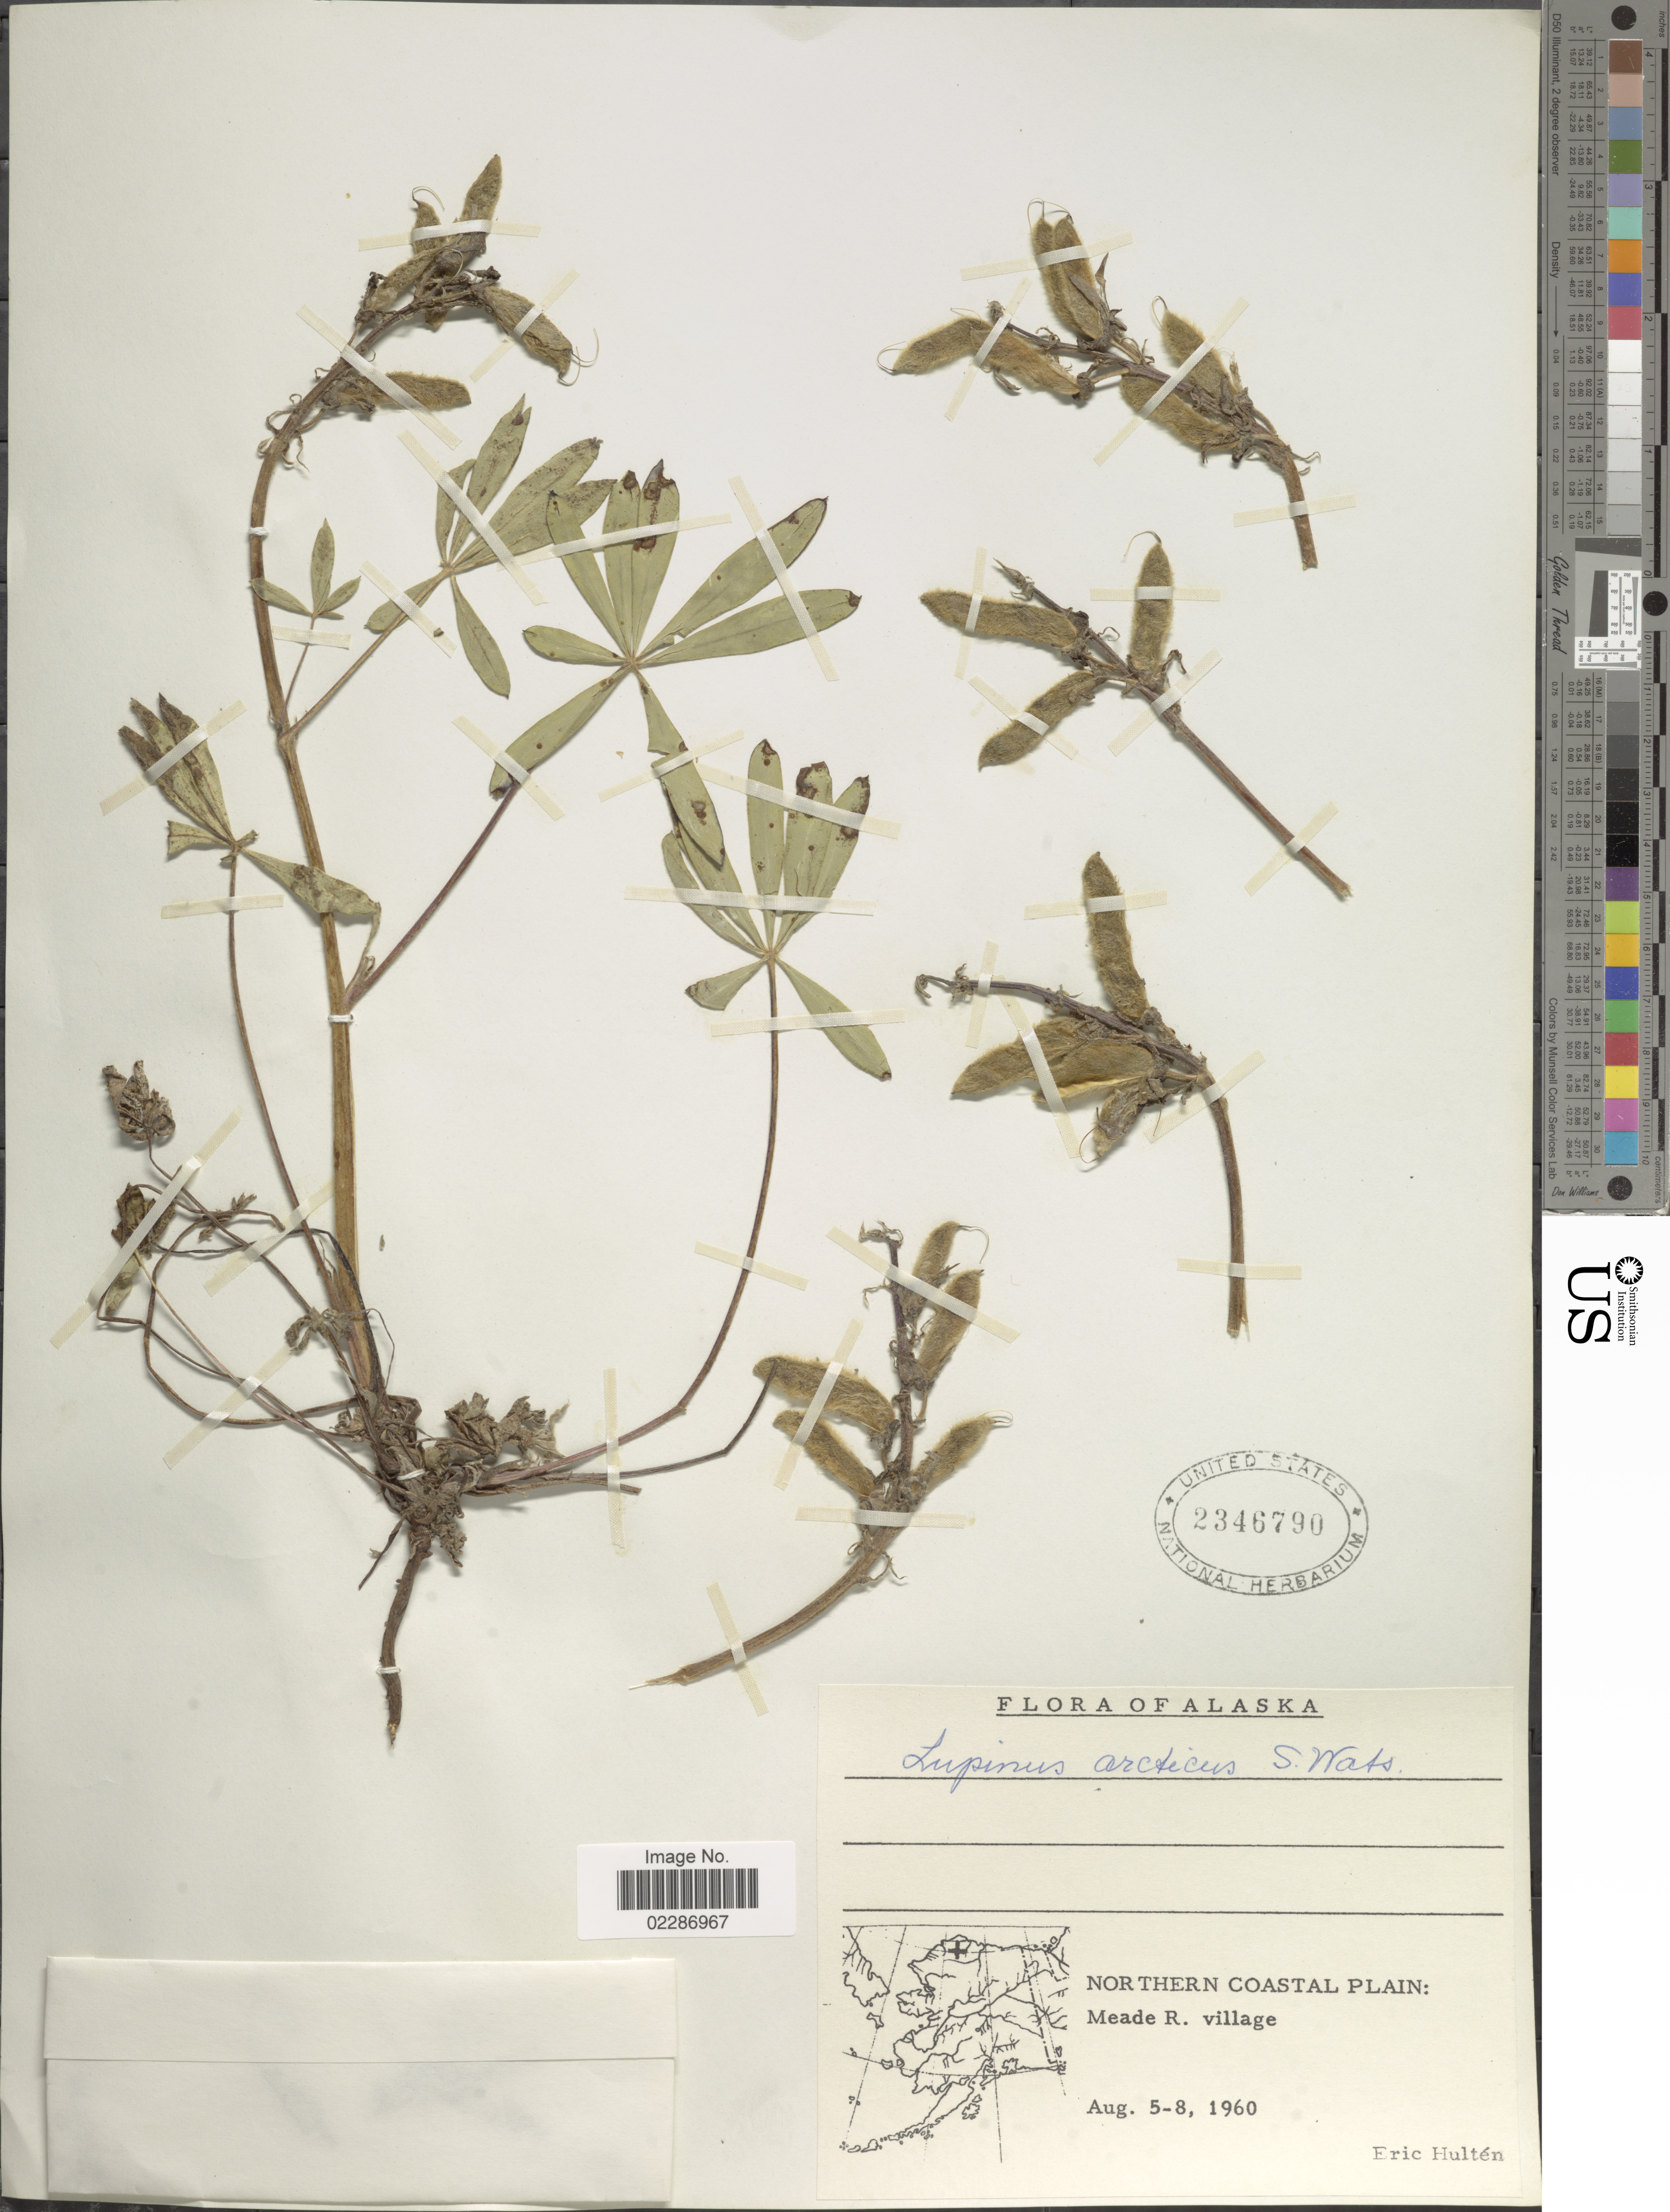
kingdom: Plantae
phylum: Tracheophyta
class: Magnoliopsida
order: Fabales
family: Fabaceae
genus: Lupinus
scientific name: Lupinus arcticus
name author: S. Watson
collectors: E. G. Hultén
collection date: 1960-08-05/1960-08-08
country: United States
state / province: Alaska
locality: Northern Coastal Plain, Meade R. village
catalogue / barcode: US 2346790